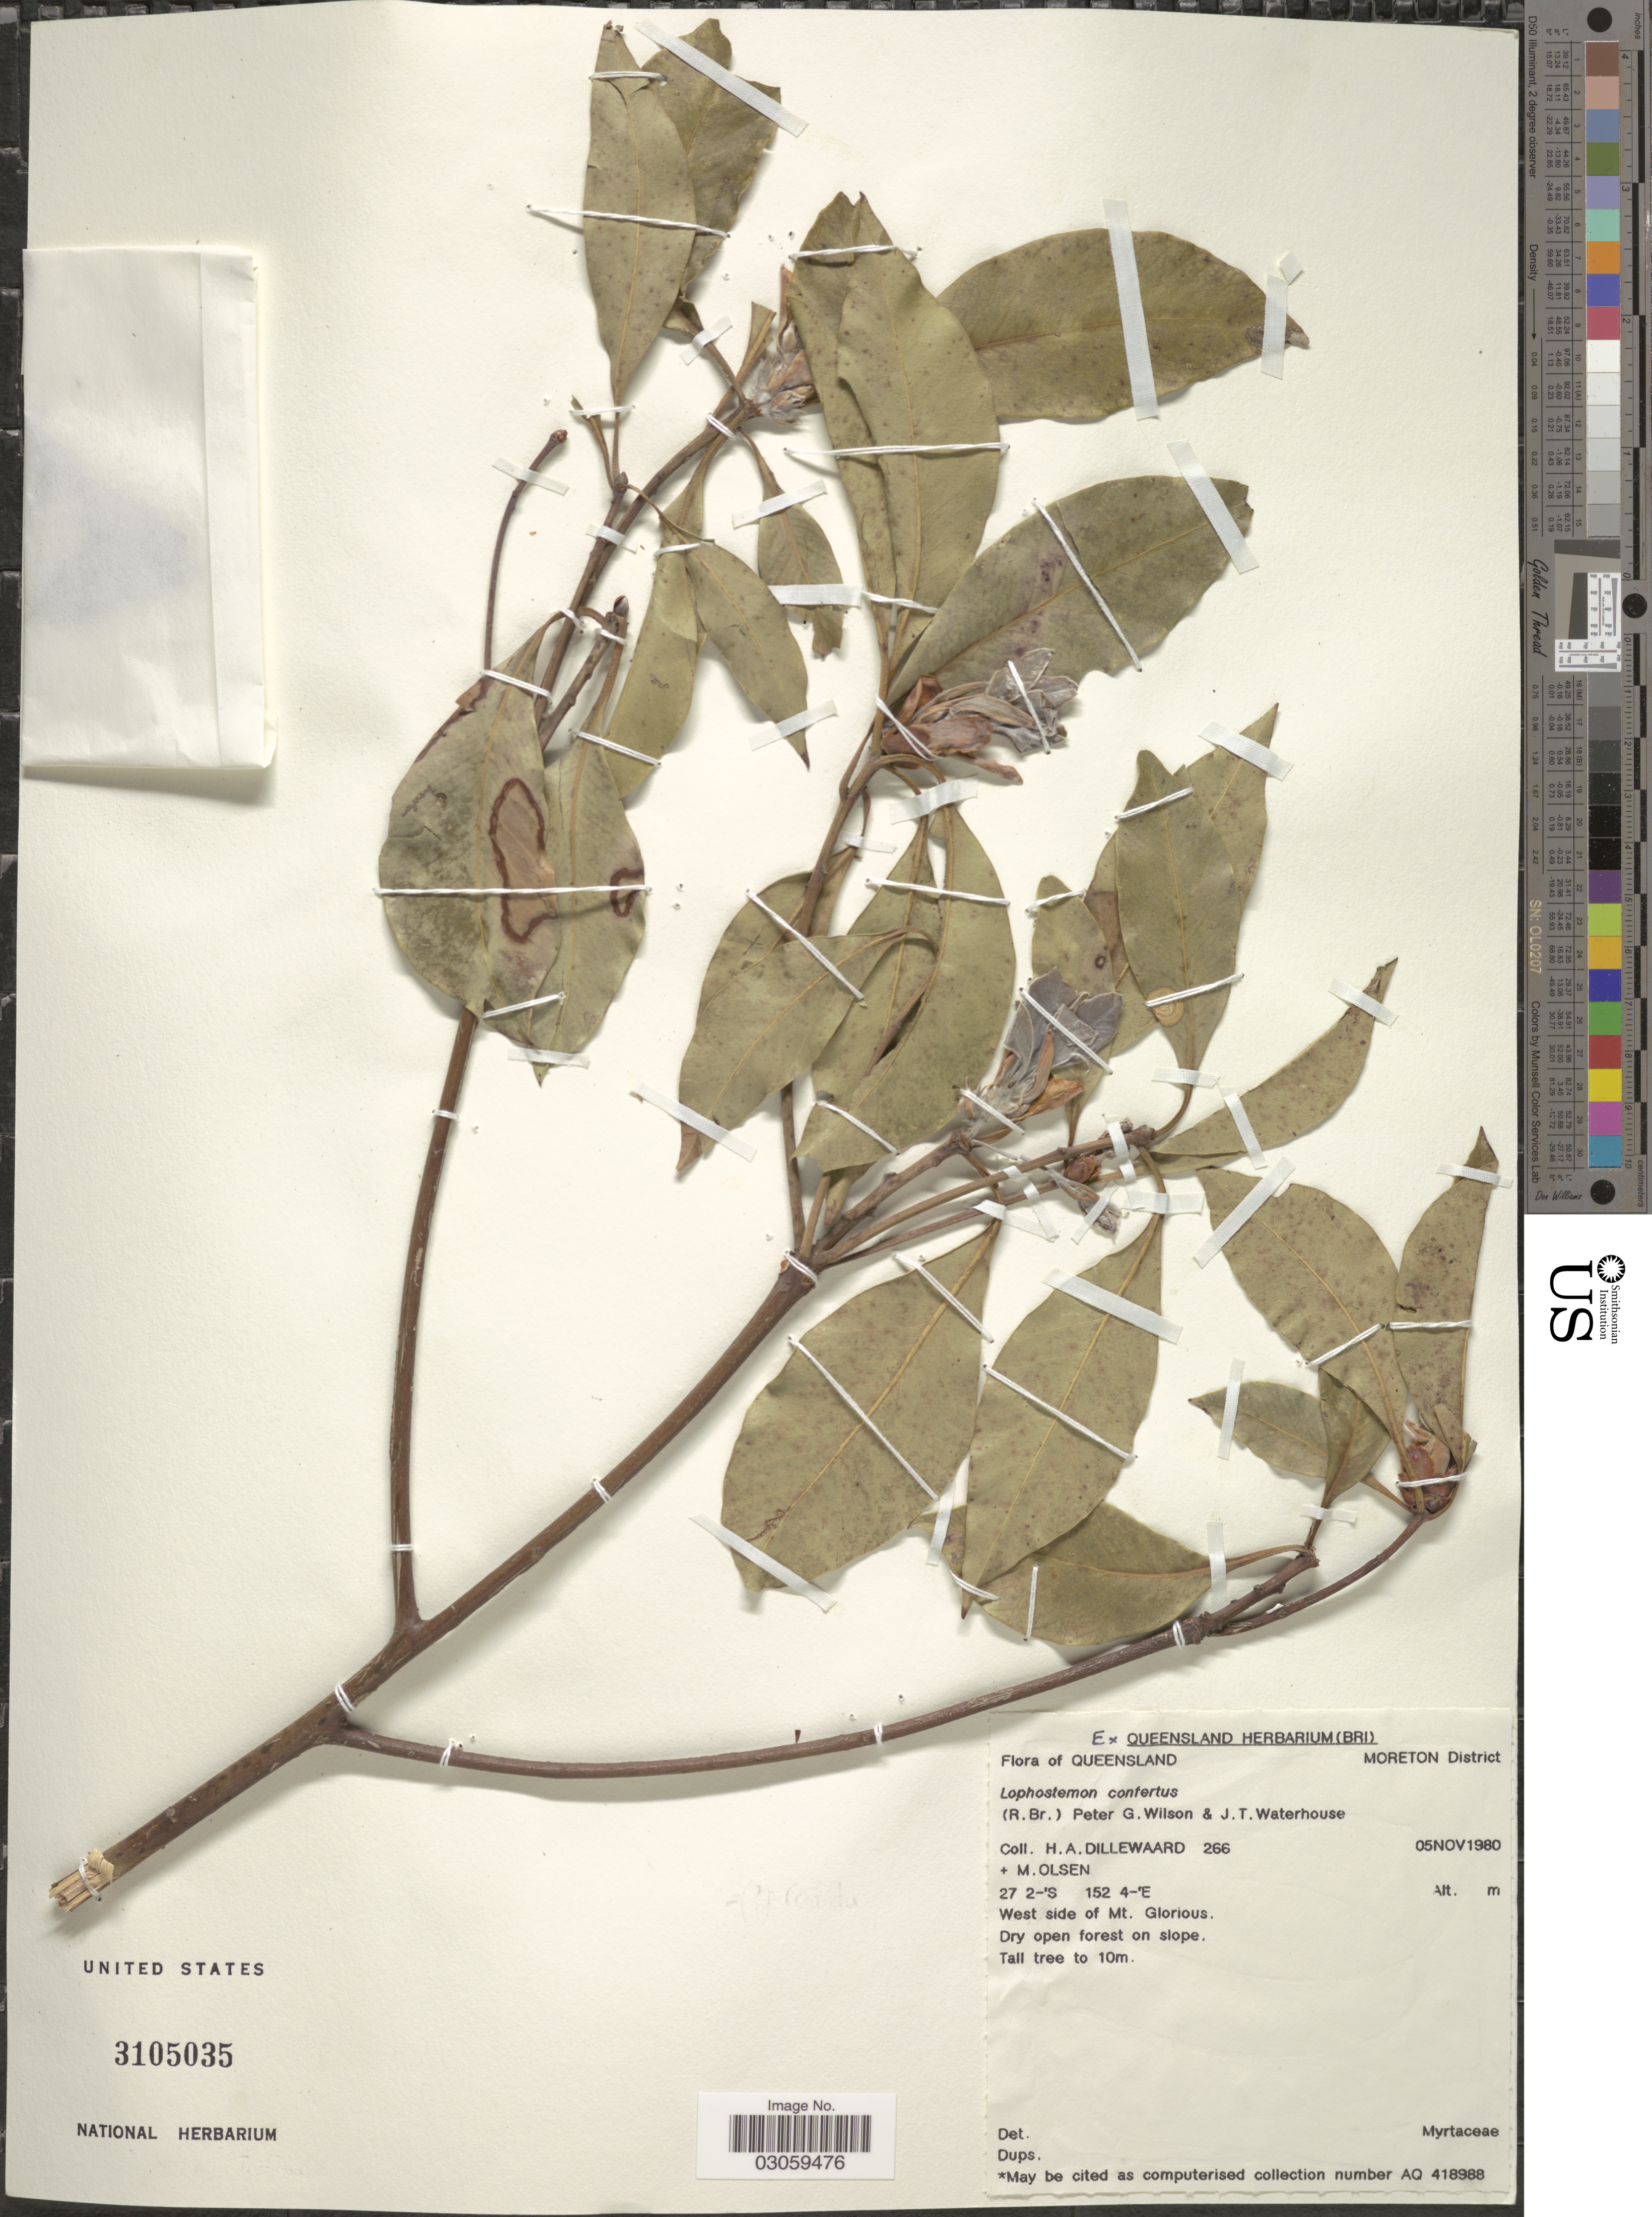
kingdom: Plantae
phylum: Tracheophyta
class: Magnoliopsida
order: Myrtales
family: Myrtaceae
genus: Lophostemon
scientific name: Lophostemon confertus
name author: (R. Br.) P.G. Wilson & J. T. Waterh.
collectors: H. Dillewaard & M. Olsen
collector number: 266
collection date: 1980-11-05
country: Australia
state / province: Queensland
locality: Moreton District. West side of Mt. Glorious.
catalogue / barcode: US 3105035